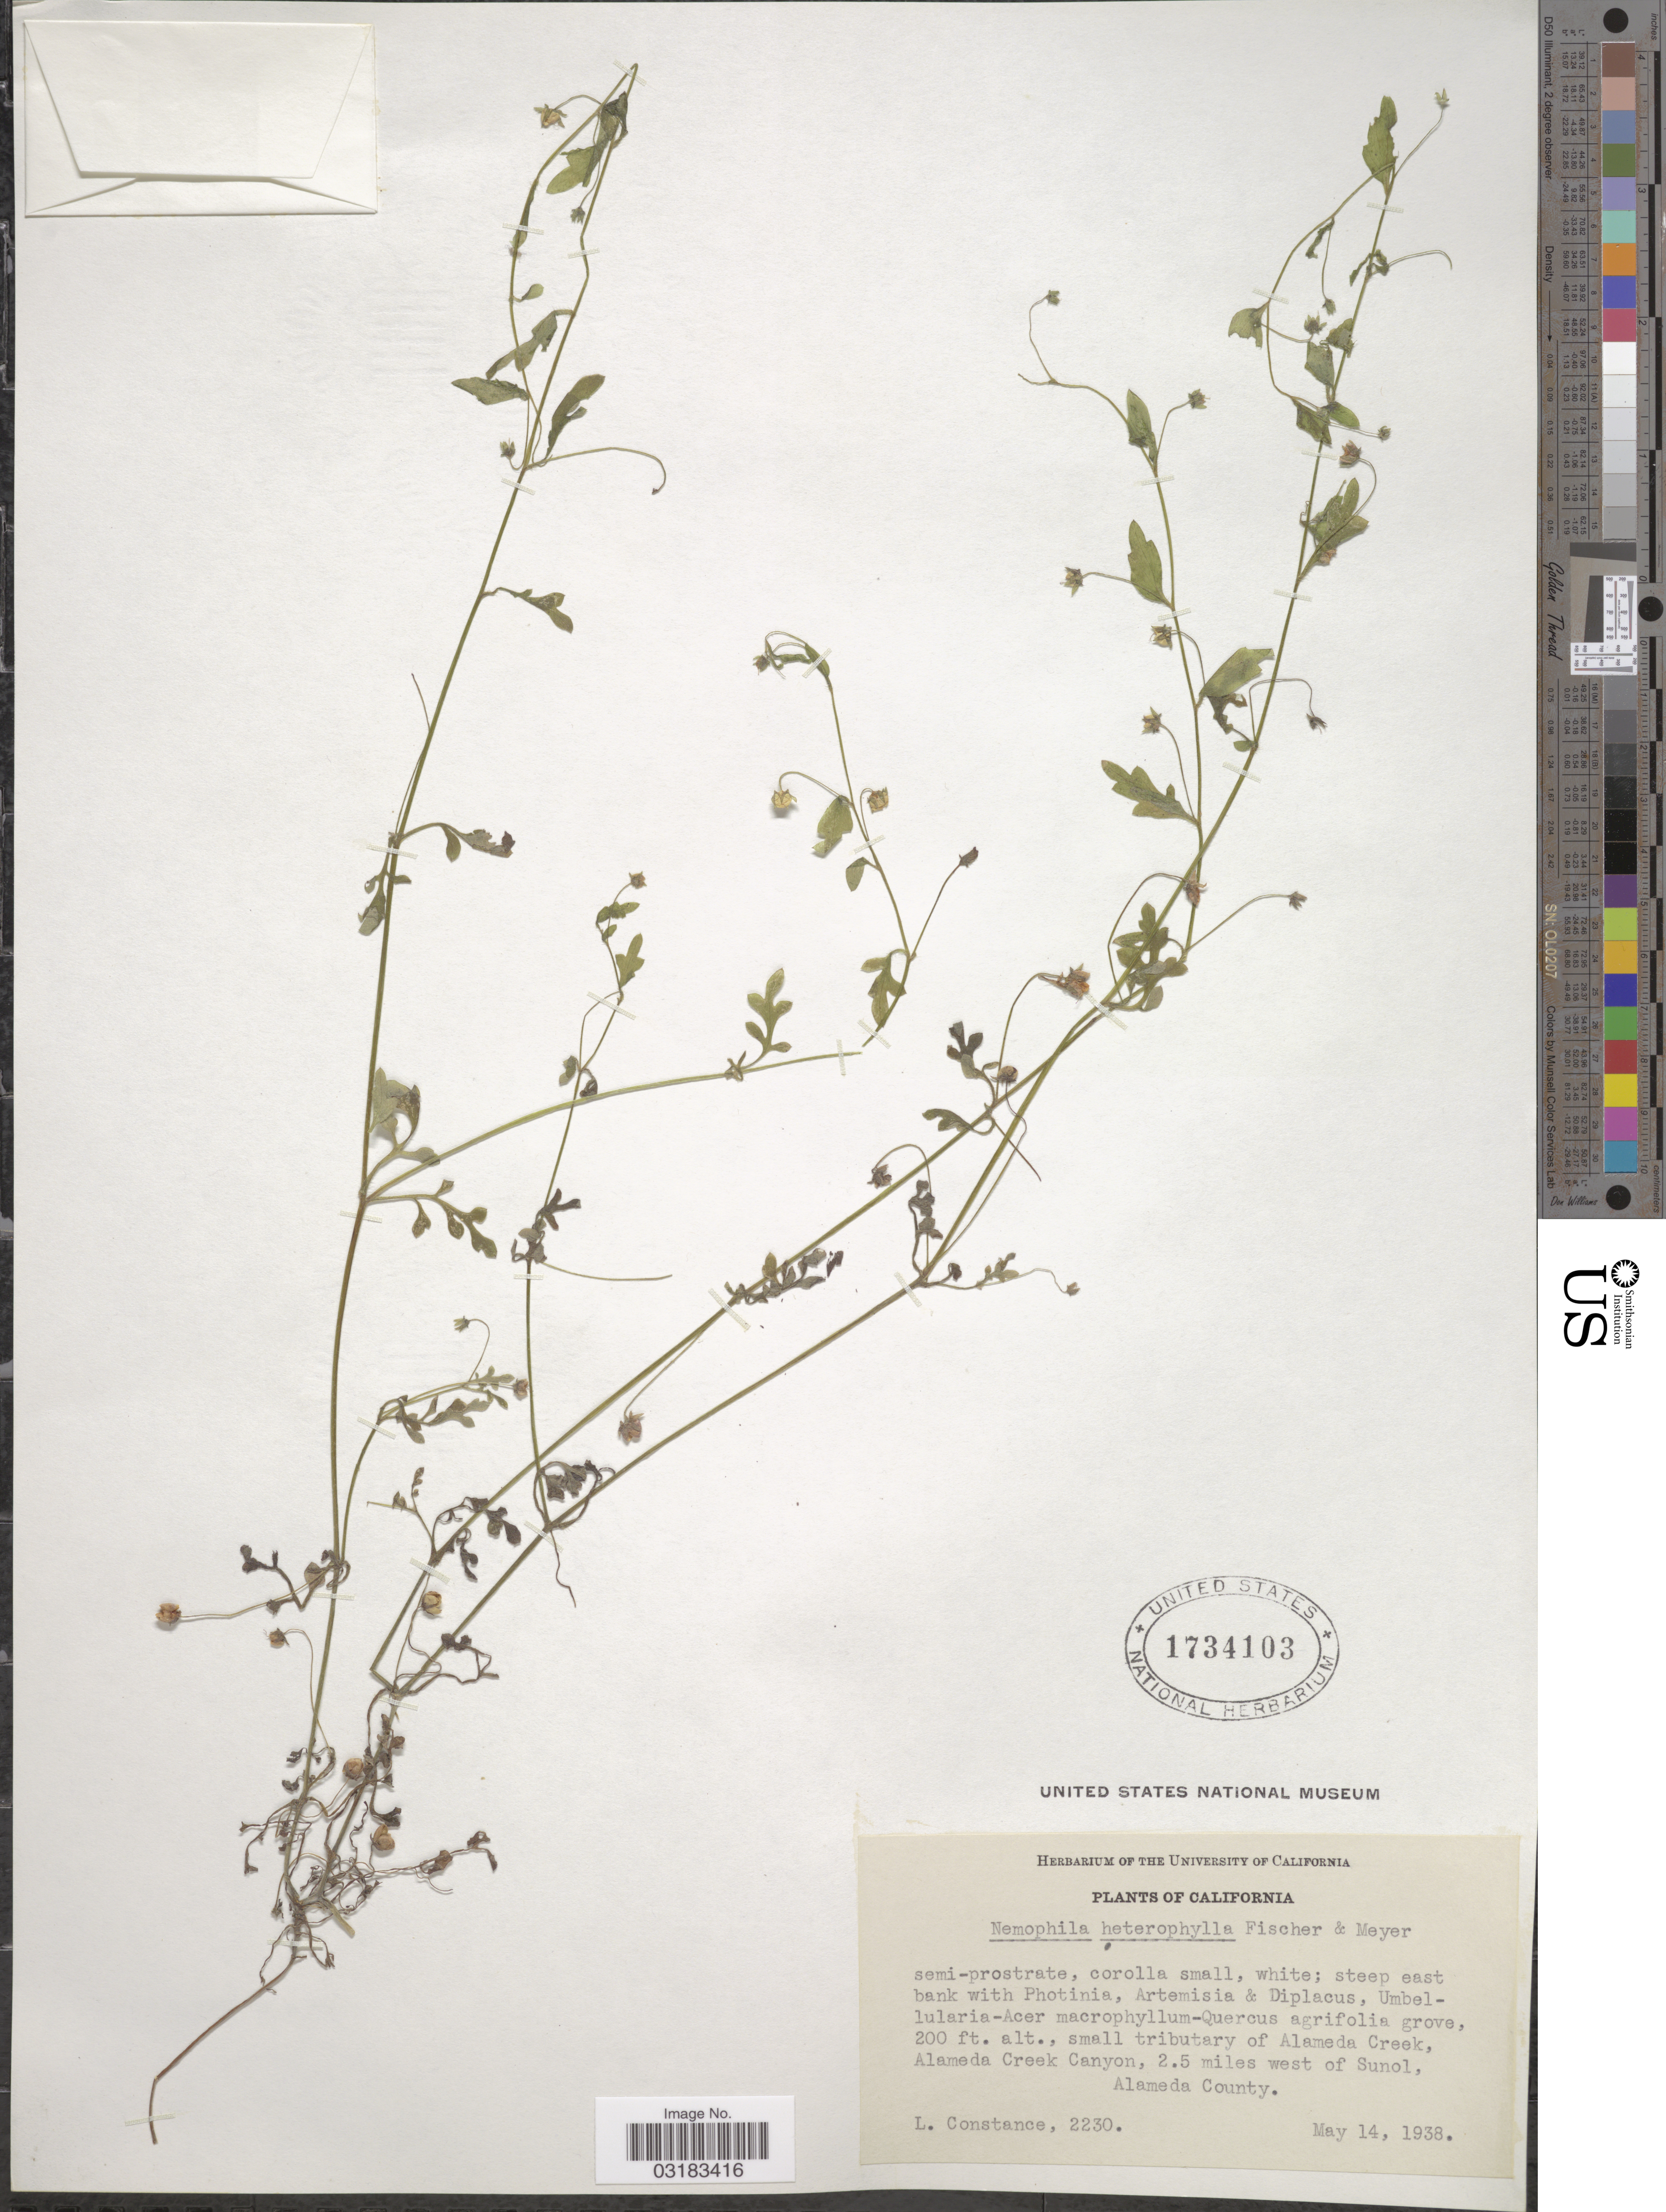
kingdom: Plantae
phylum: Tracheophyta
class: Magnoliopsida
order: Boraginales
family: Hydrophyllaceae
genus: Nemophila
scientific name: Nemophila heterophylla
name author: Fisch. & C.A. Mey.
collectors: L. Constance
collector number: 2230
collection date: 1938-05-14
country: United States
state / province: California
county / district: Alameda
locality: Small tributary of Alameda Creek, Alameda Creek Canyon, 2.5 miles west of Sunol, Alameda County.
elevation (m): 61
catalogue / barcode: US 1734103